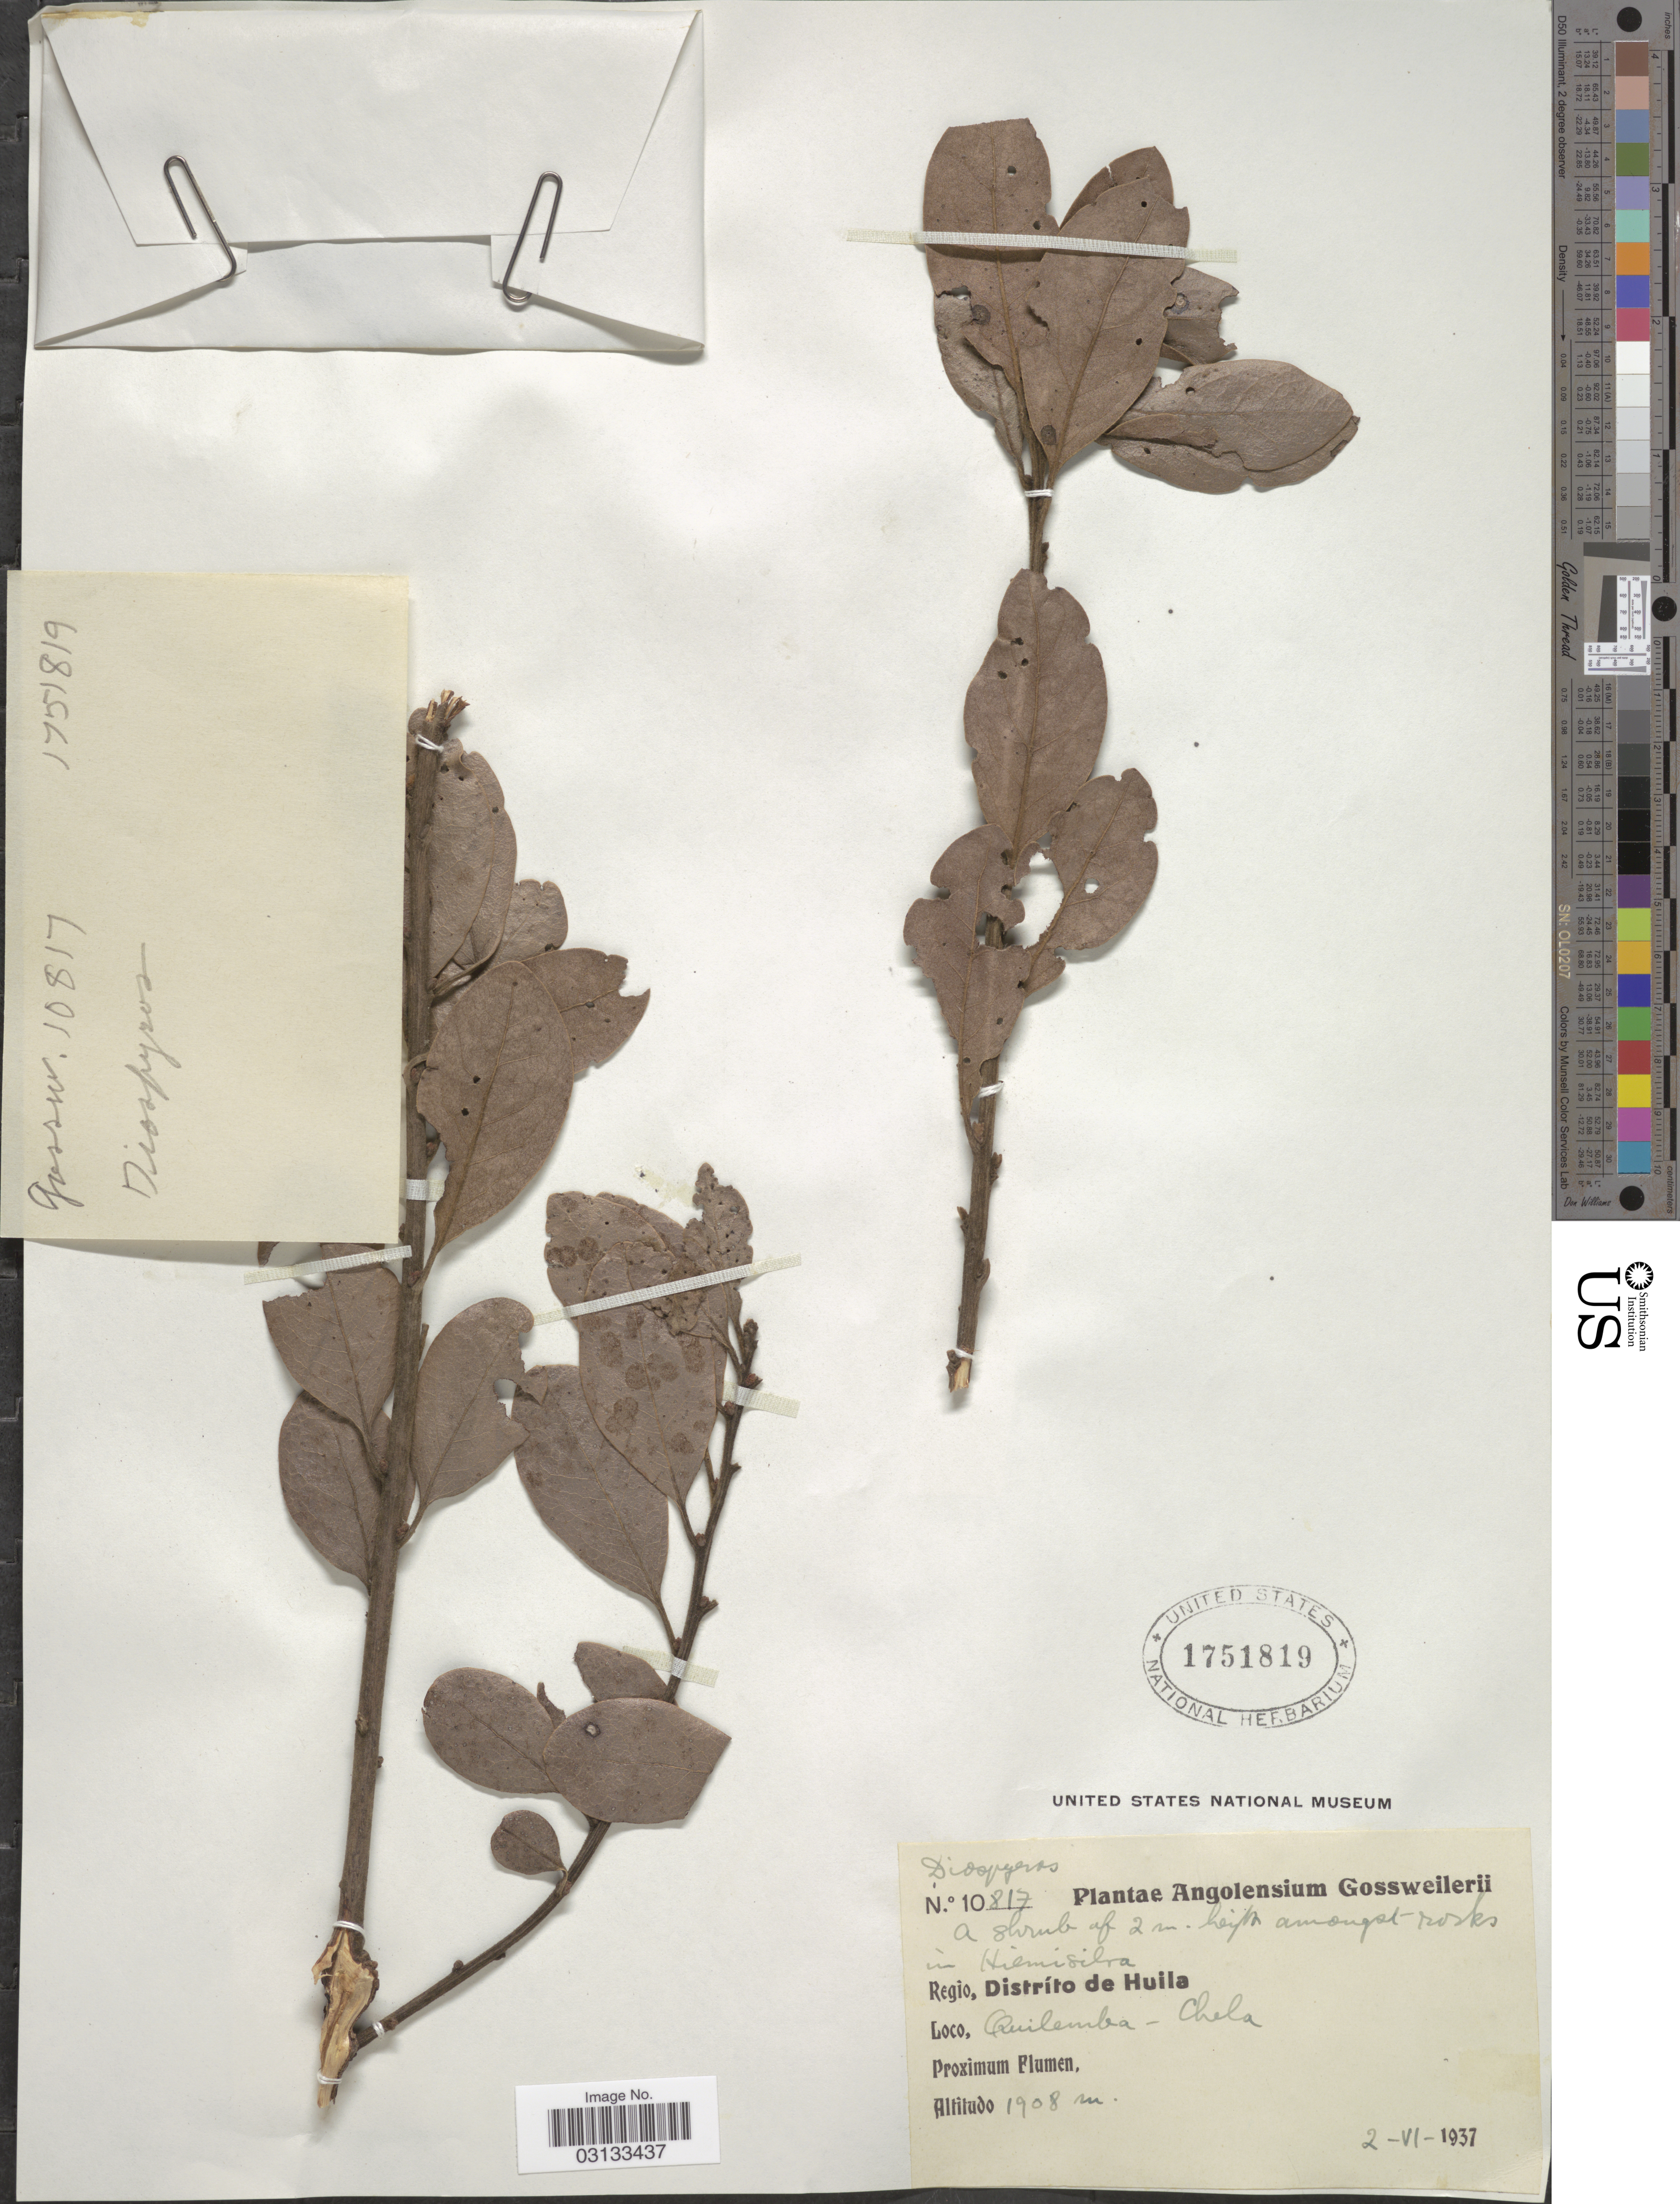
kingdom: Plantae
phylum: Tracheophyta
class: Magnoliopsida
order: Ericales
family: Ebenaceae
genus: Diospyros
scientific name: Diospyros sp.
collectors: -. Gossweiler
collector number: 10817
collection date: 1937-06-02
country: Angola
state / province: Huila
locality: Regio, Distrito de Huila, Quilemba - Chela.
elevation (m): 1908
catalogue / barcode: US 1751819